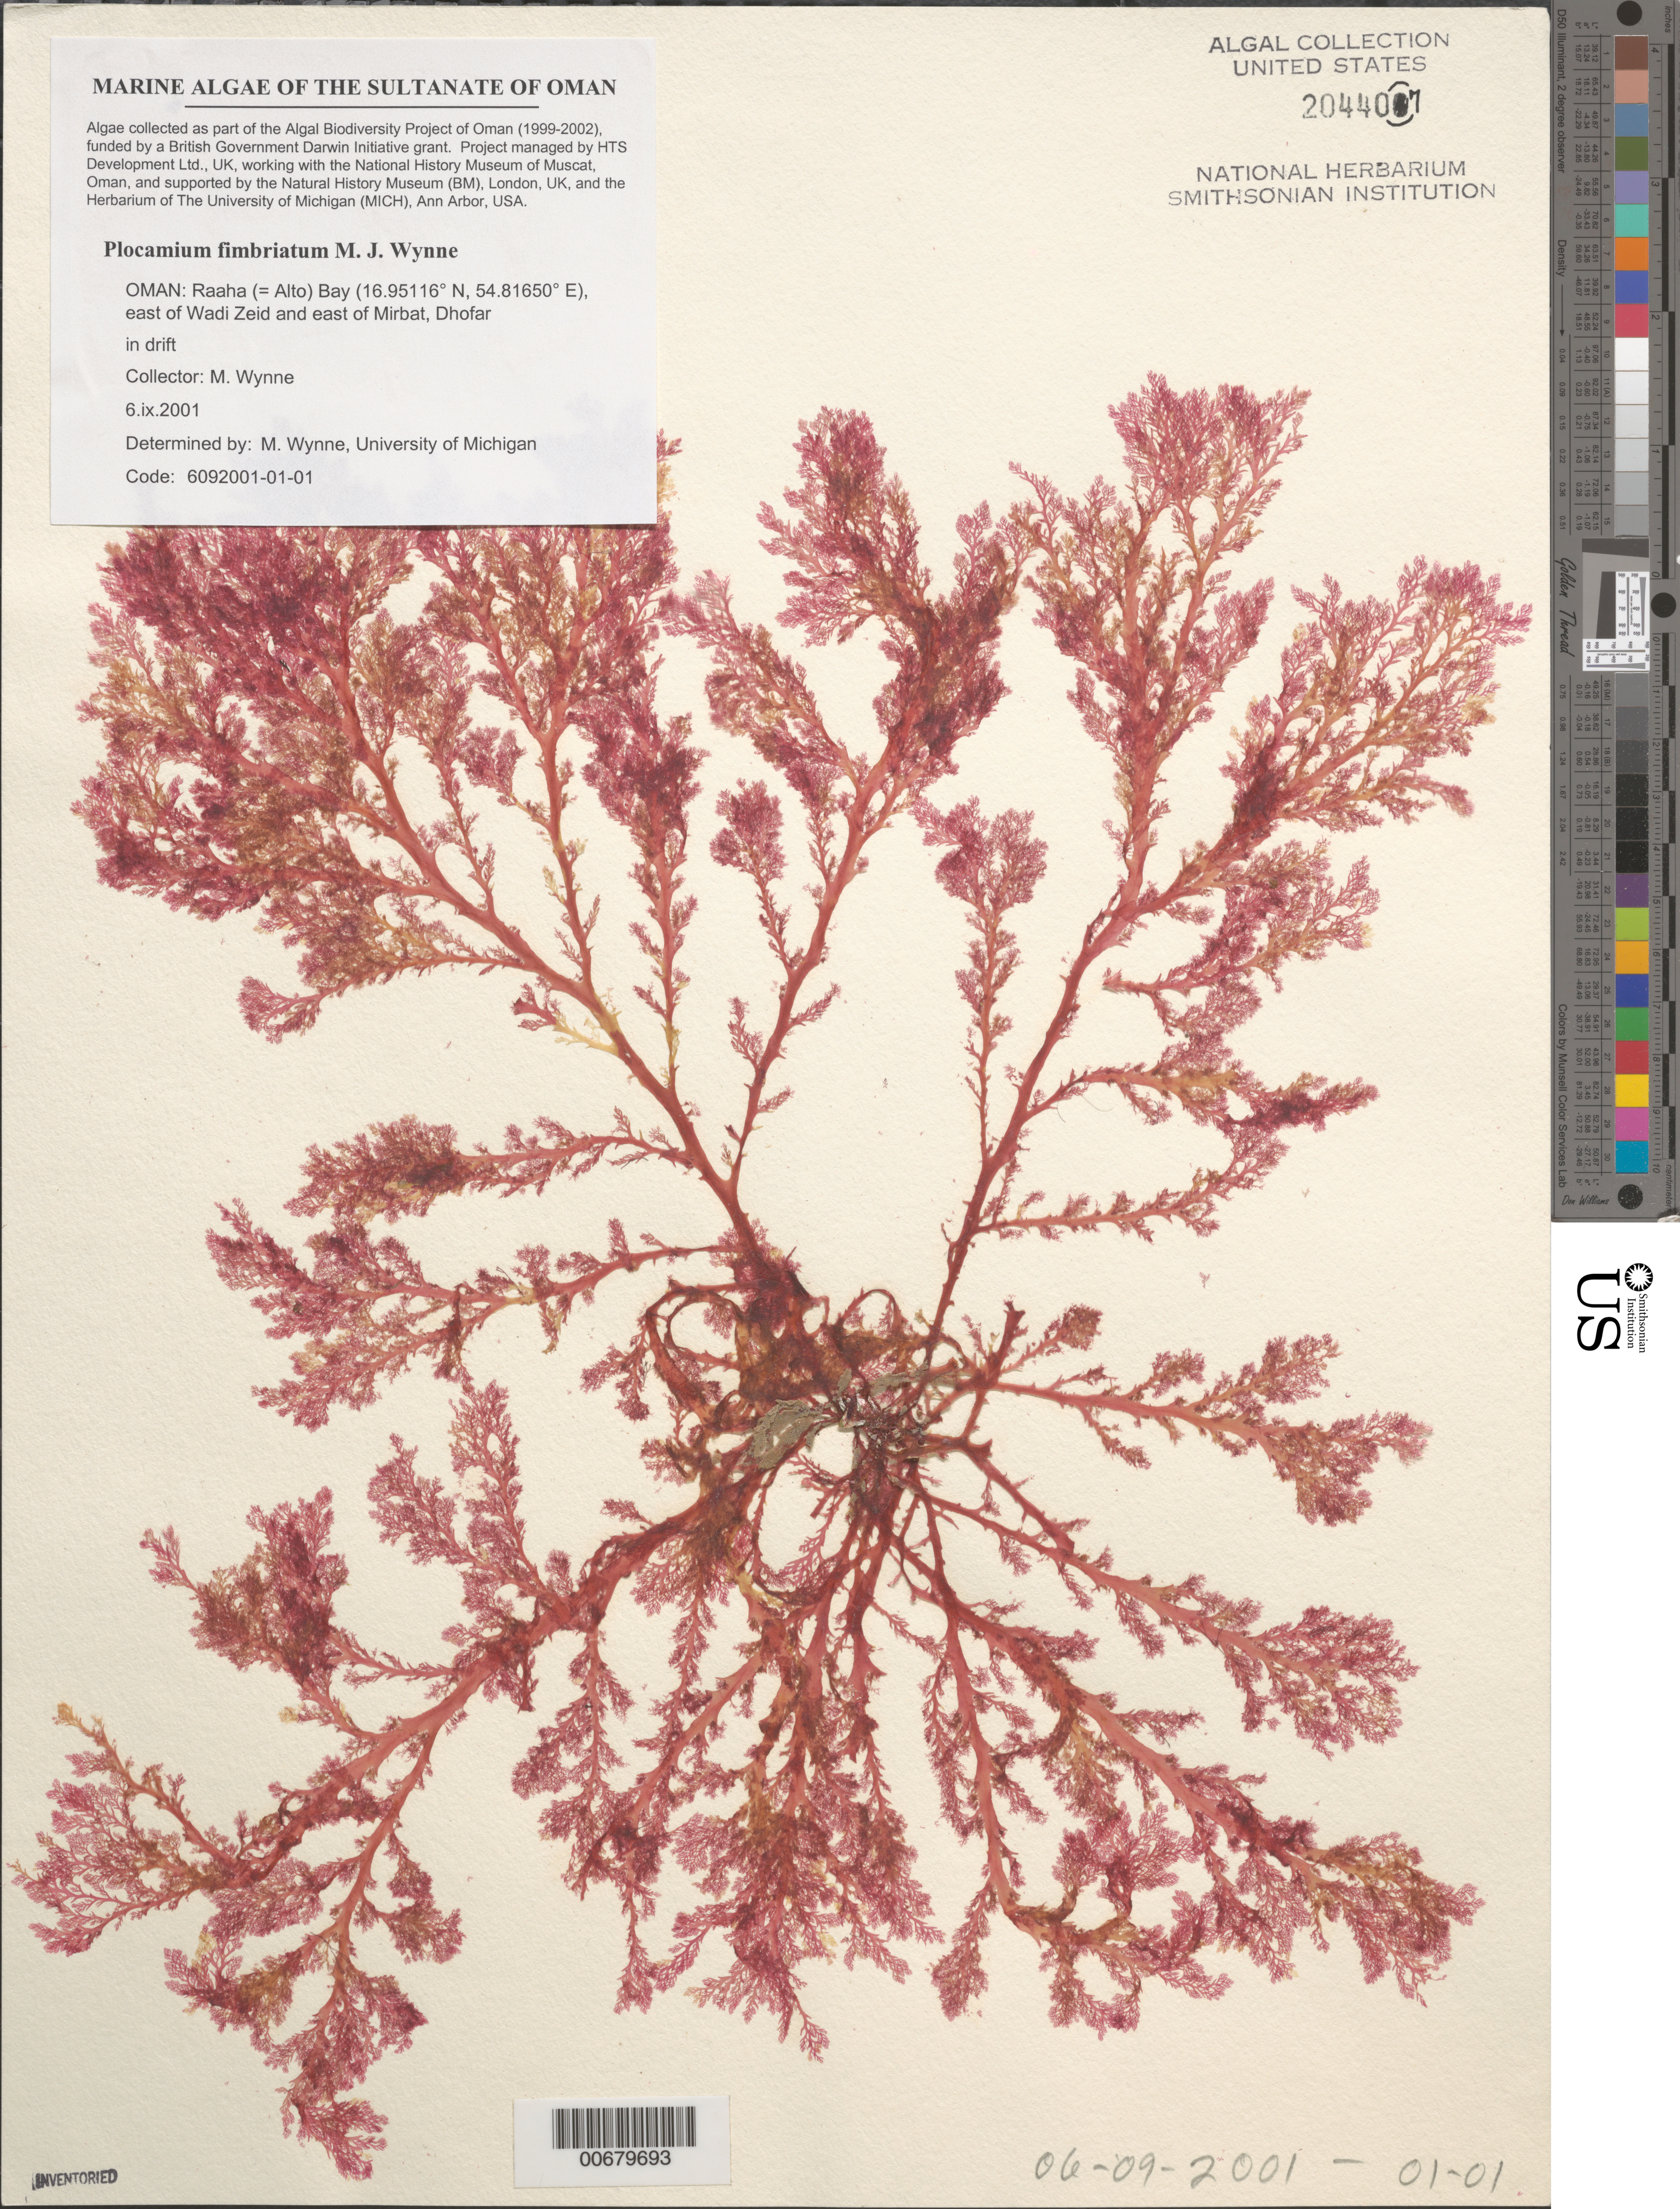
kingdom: Plantae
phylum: Rhodophyta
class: Florideophyceae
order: Plocamiales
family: Plocamiaceae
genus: Plocamium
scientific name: Plocamium fimbriatum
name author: M.J. Wynne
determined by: Wynne, M. J.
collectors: M.J. Wynne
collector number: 06092001-01-01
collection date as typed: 06 Sep 2001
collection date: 2001-09-06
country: Oman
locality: Dhofar, Raaha Bay, (=Alto Bay) , east of Wadi Zeid, east of Mirbat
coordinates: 16.95116 N, 54.81650 E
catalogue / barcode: US 204407